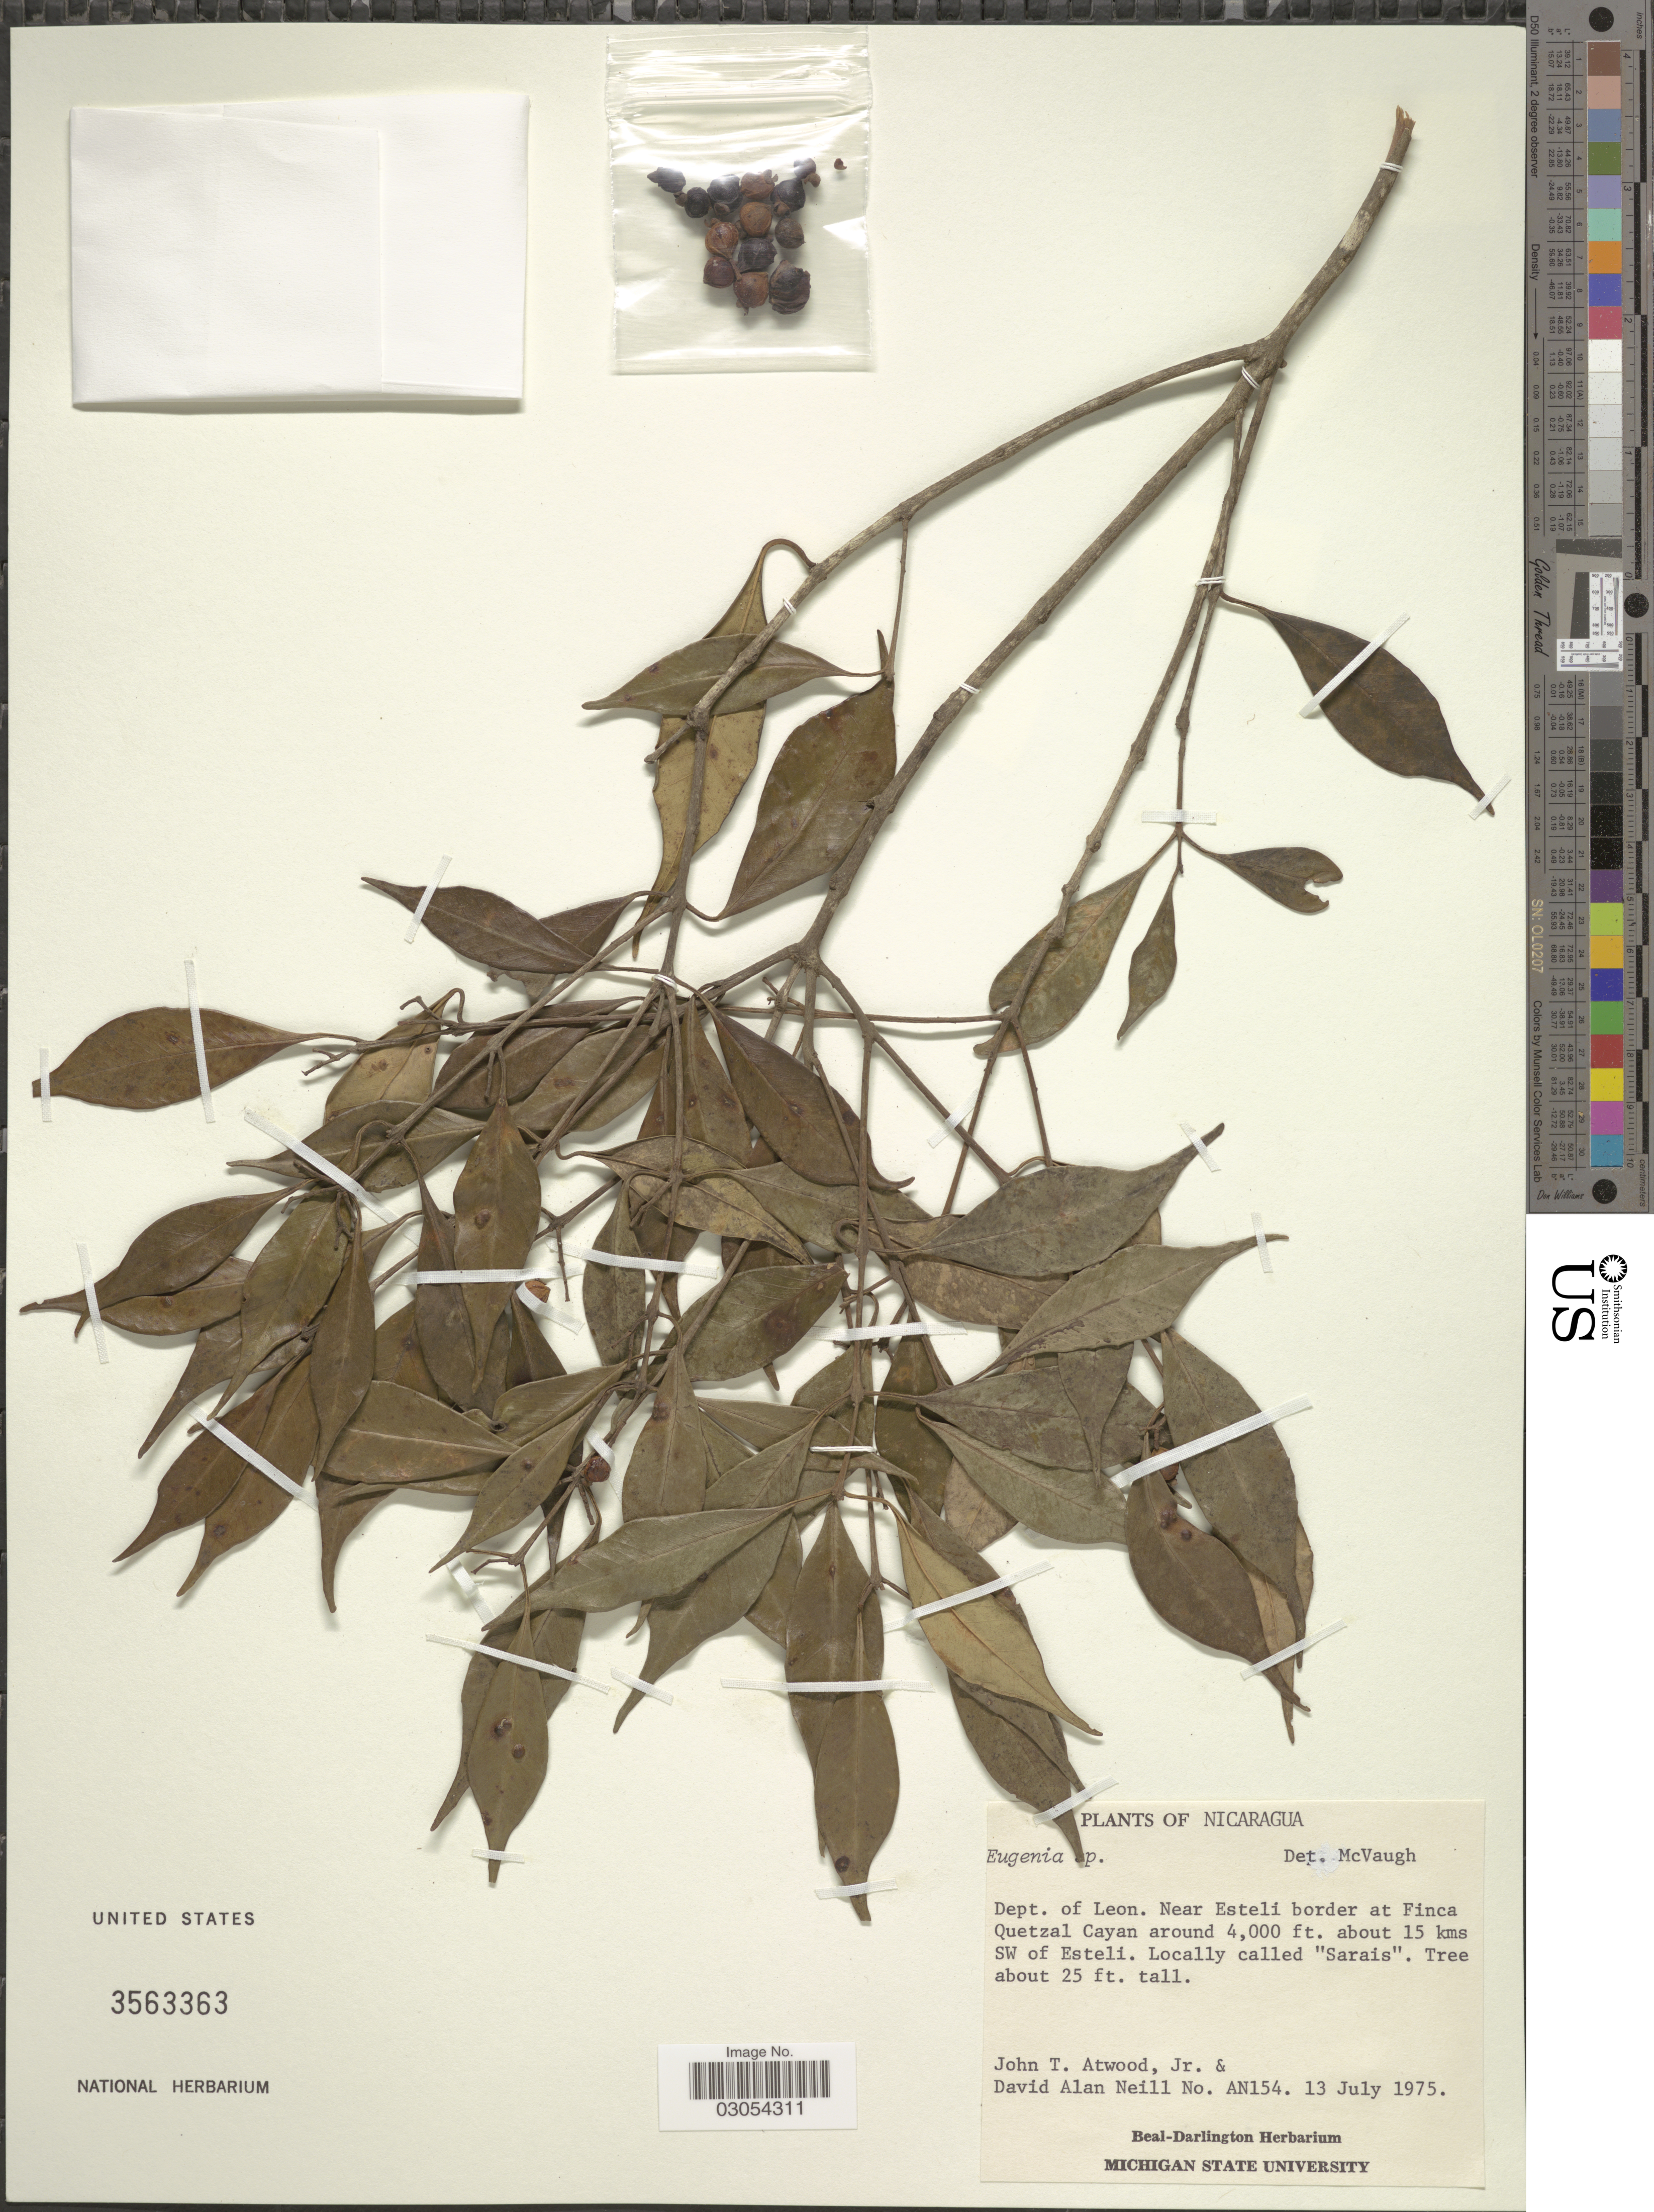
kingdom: Plantae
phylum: Tracheophyta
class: Magnoliopsida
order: Myrtales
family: Myrtaceae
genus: Eugenia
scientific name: Eugenia sp.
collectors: J. T. Atwood & D. A. Neill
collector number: AN154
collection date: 1975-07-13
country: Nicaragua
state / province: Leon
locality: Dept. of Leon. Near Esteli border at Finca Quetzal Cayan, about 15 kms SW of Esteli. Locally called "Sarais".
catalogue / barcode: US 3563363